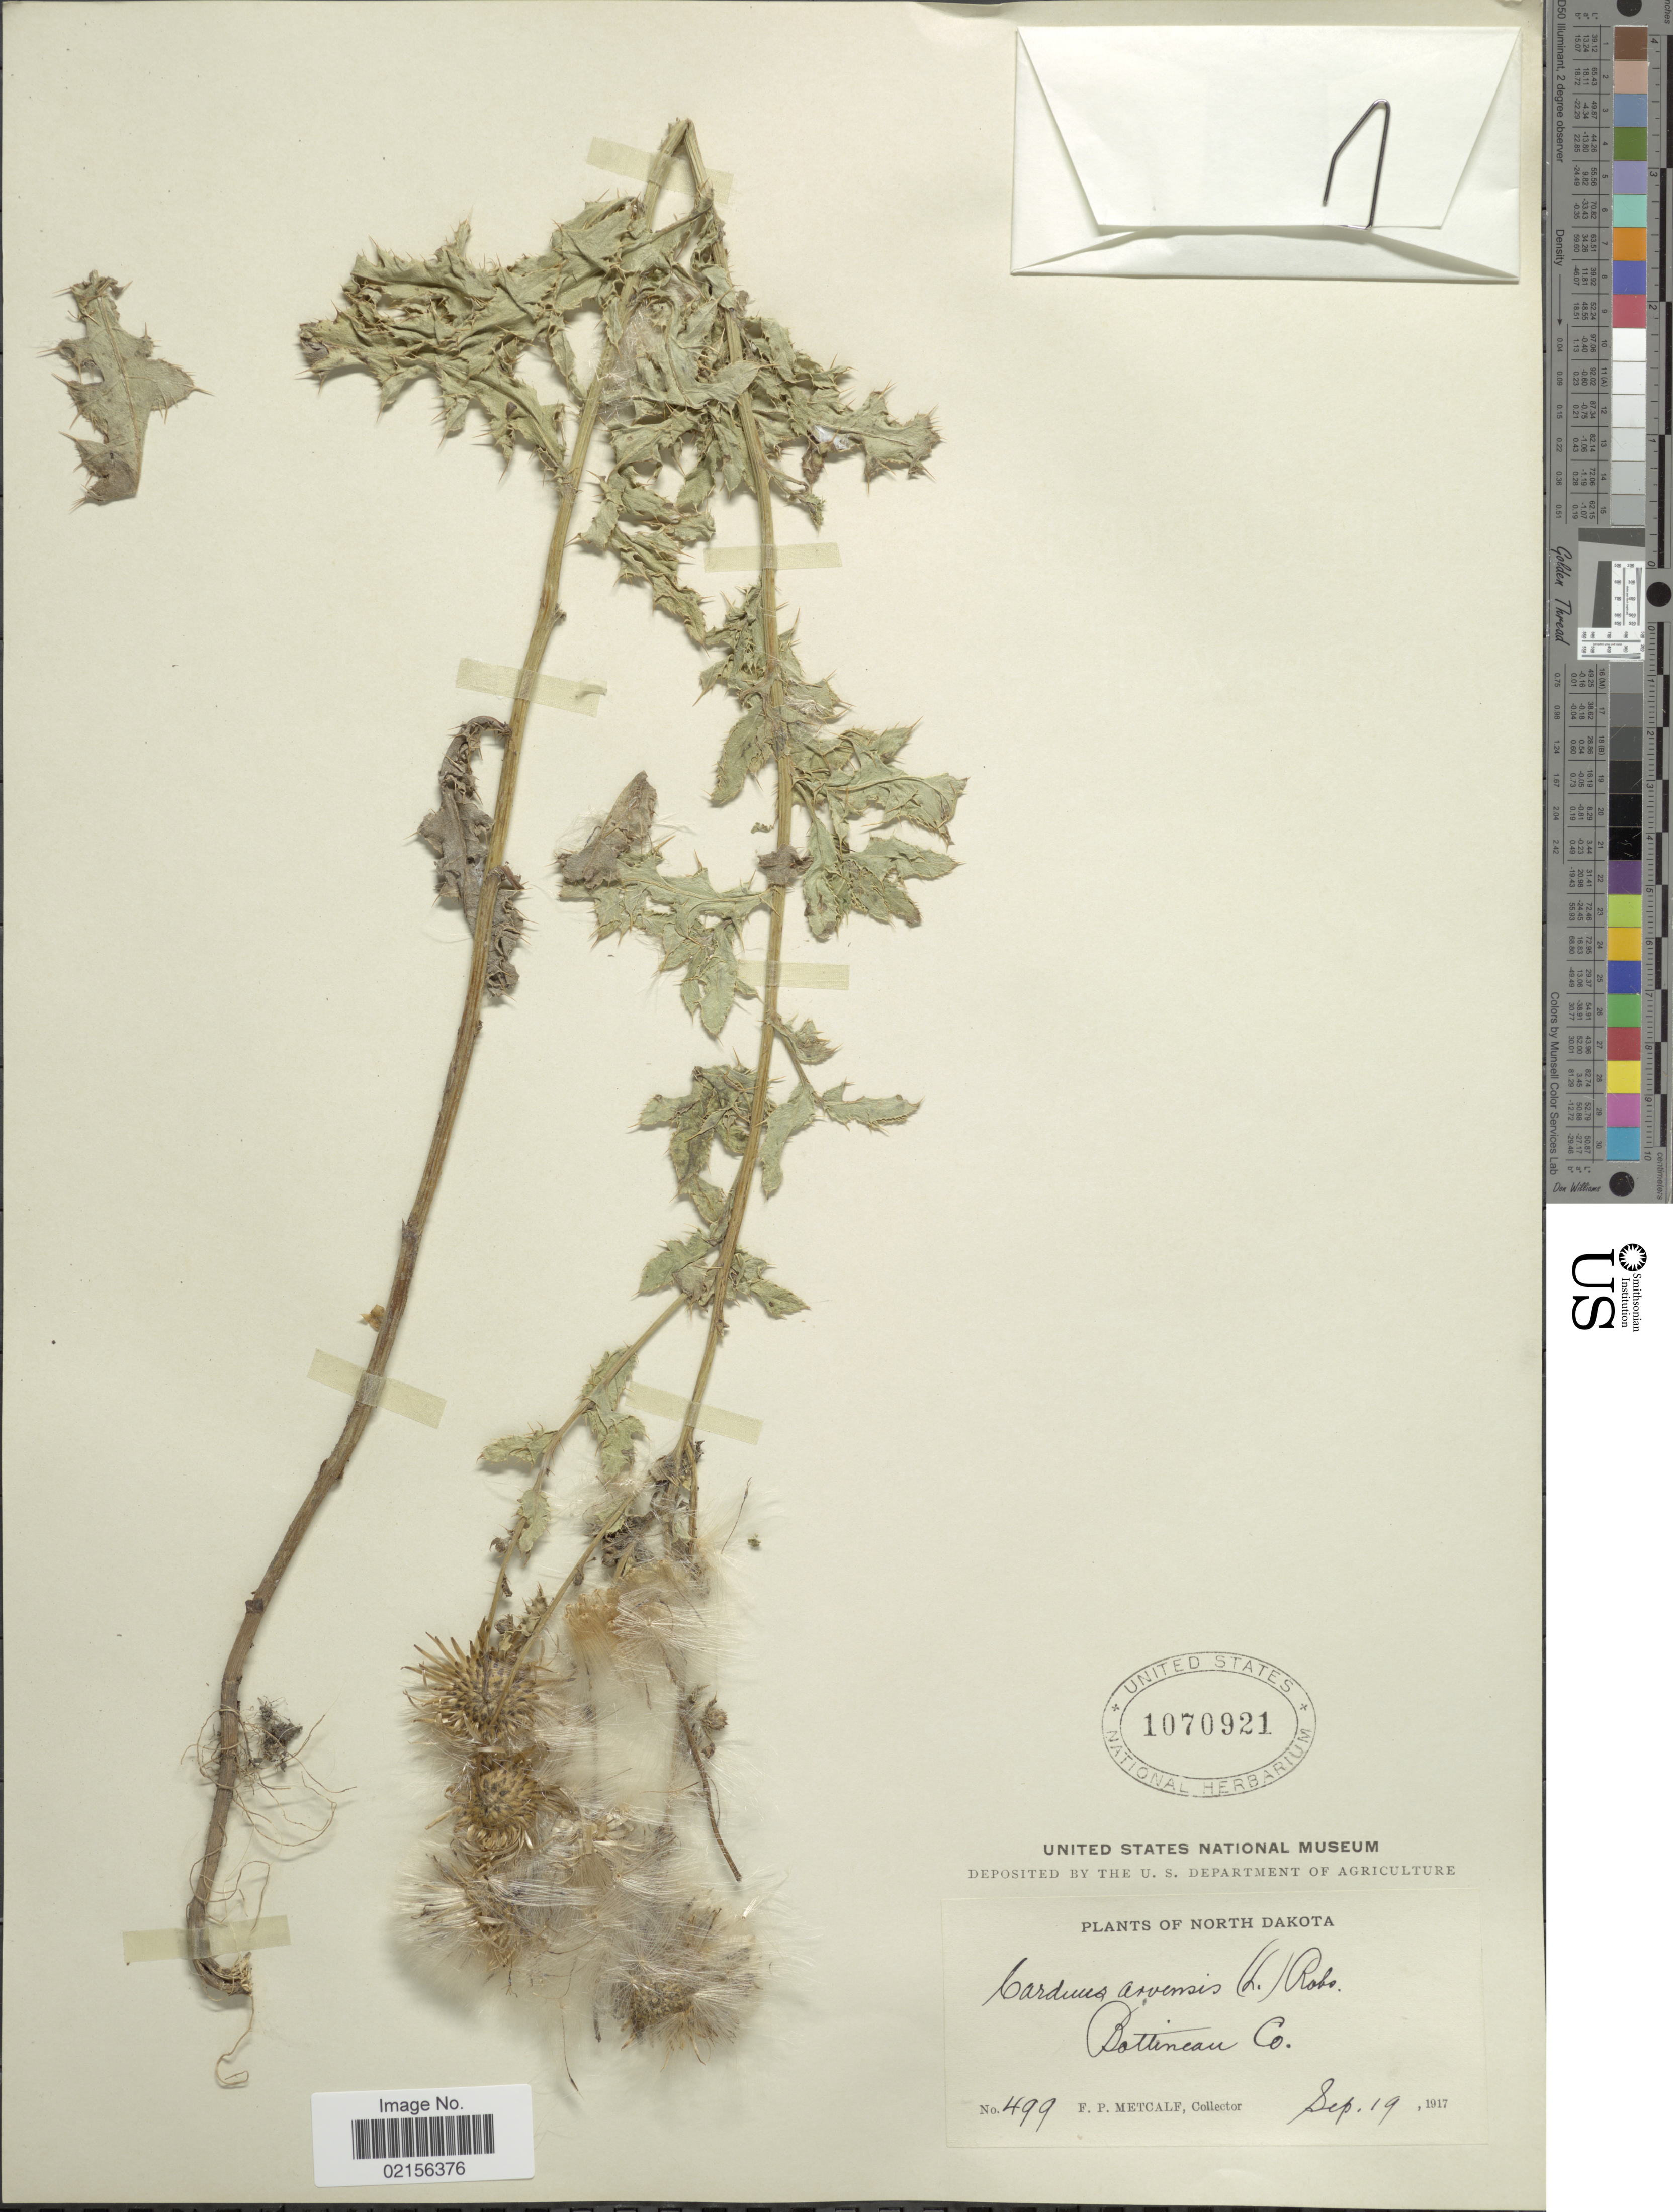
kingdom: Plantae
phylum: Tracheophyta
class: Magnoliopsida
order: Asterales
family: Asteraceae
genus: Cirsium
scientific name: Cirsium arvense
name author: (L.) Scop.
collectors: F. Metcalf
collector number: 499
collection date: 1917-09-19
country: United States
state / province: North Dakota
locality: Bottineau Co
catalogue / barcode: US 1070921